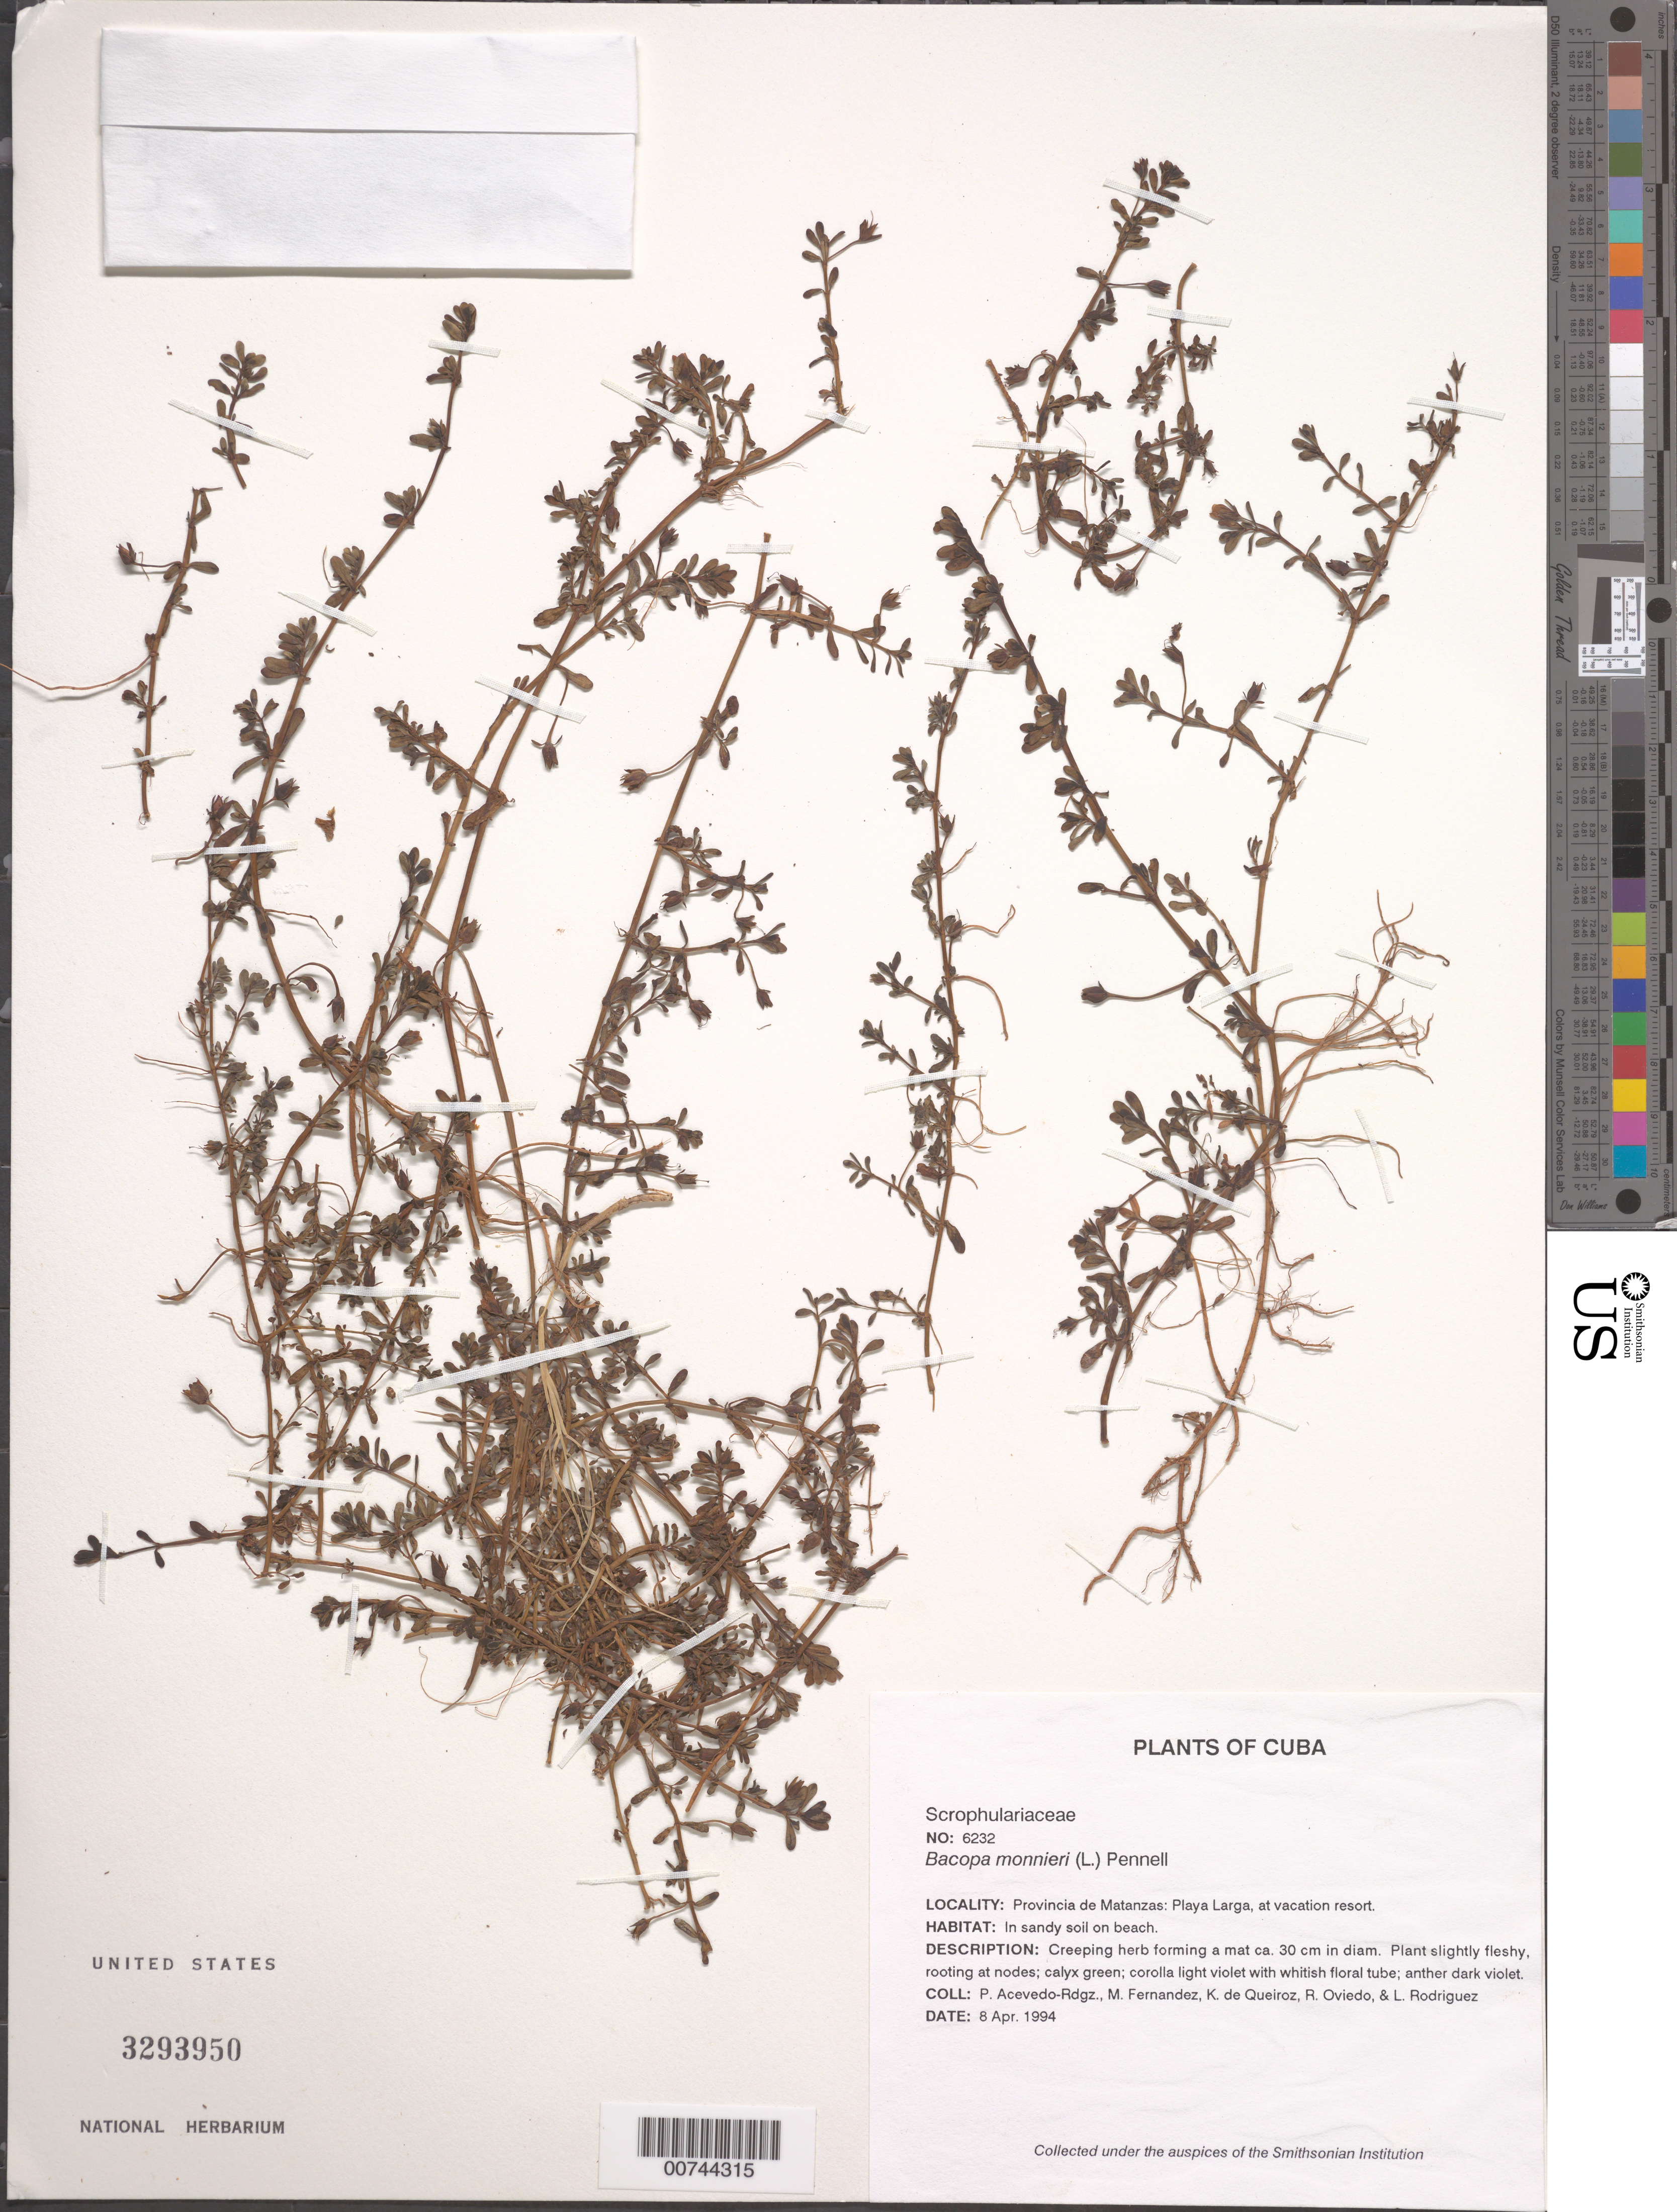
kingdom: Plantae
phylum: Tracheophyta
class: Magnoliopsida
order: Lamiales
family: Plantaginaceae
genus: Bacopa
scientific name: Bacopa monnieri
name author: (L.) Pennell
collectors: P. Acevedo-Rodr., M. Fernández, K. De Queiroz, R. Oviedo & L. Rodriguez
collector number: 6232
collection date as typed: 08 Apr 1994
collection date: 1994-04-08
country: Cuba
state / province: Matanzas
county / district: Municipio de Ciénaga de Zapata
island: Cuba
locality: Playa Larga, at vacation resort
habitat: In sandy soil on beach.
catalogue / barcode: US 3293950